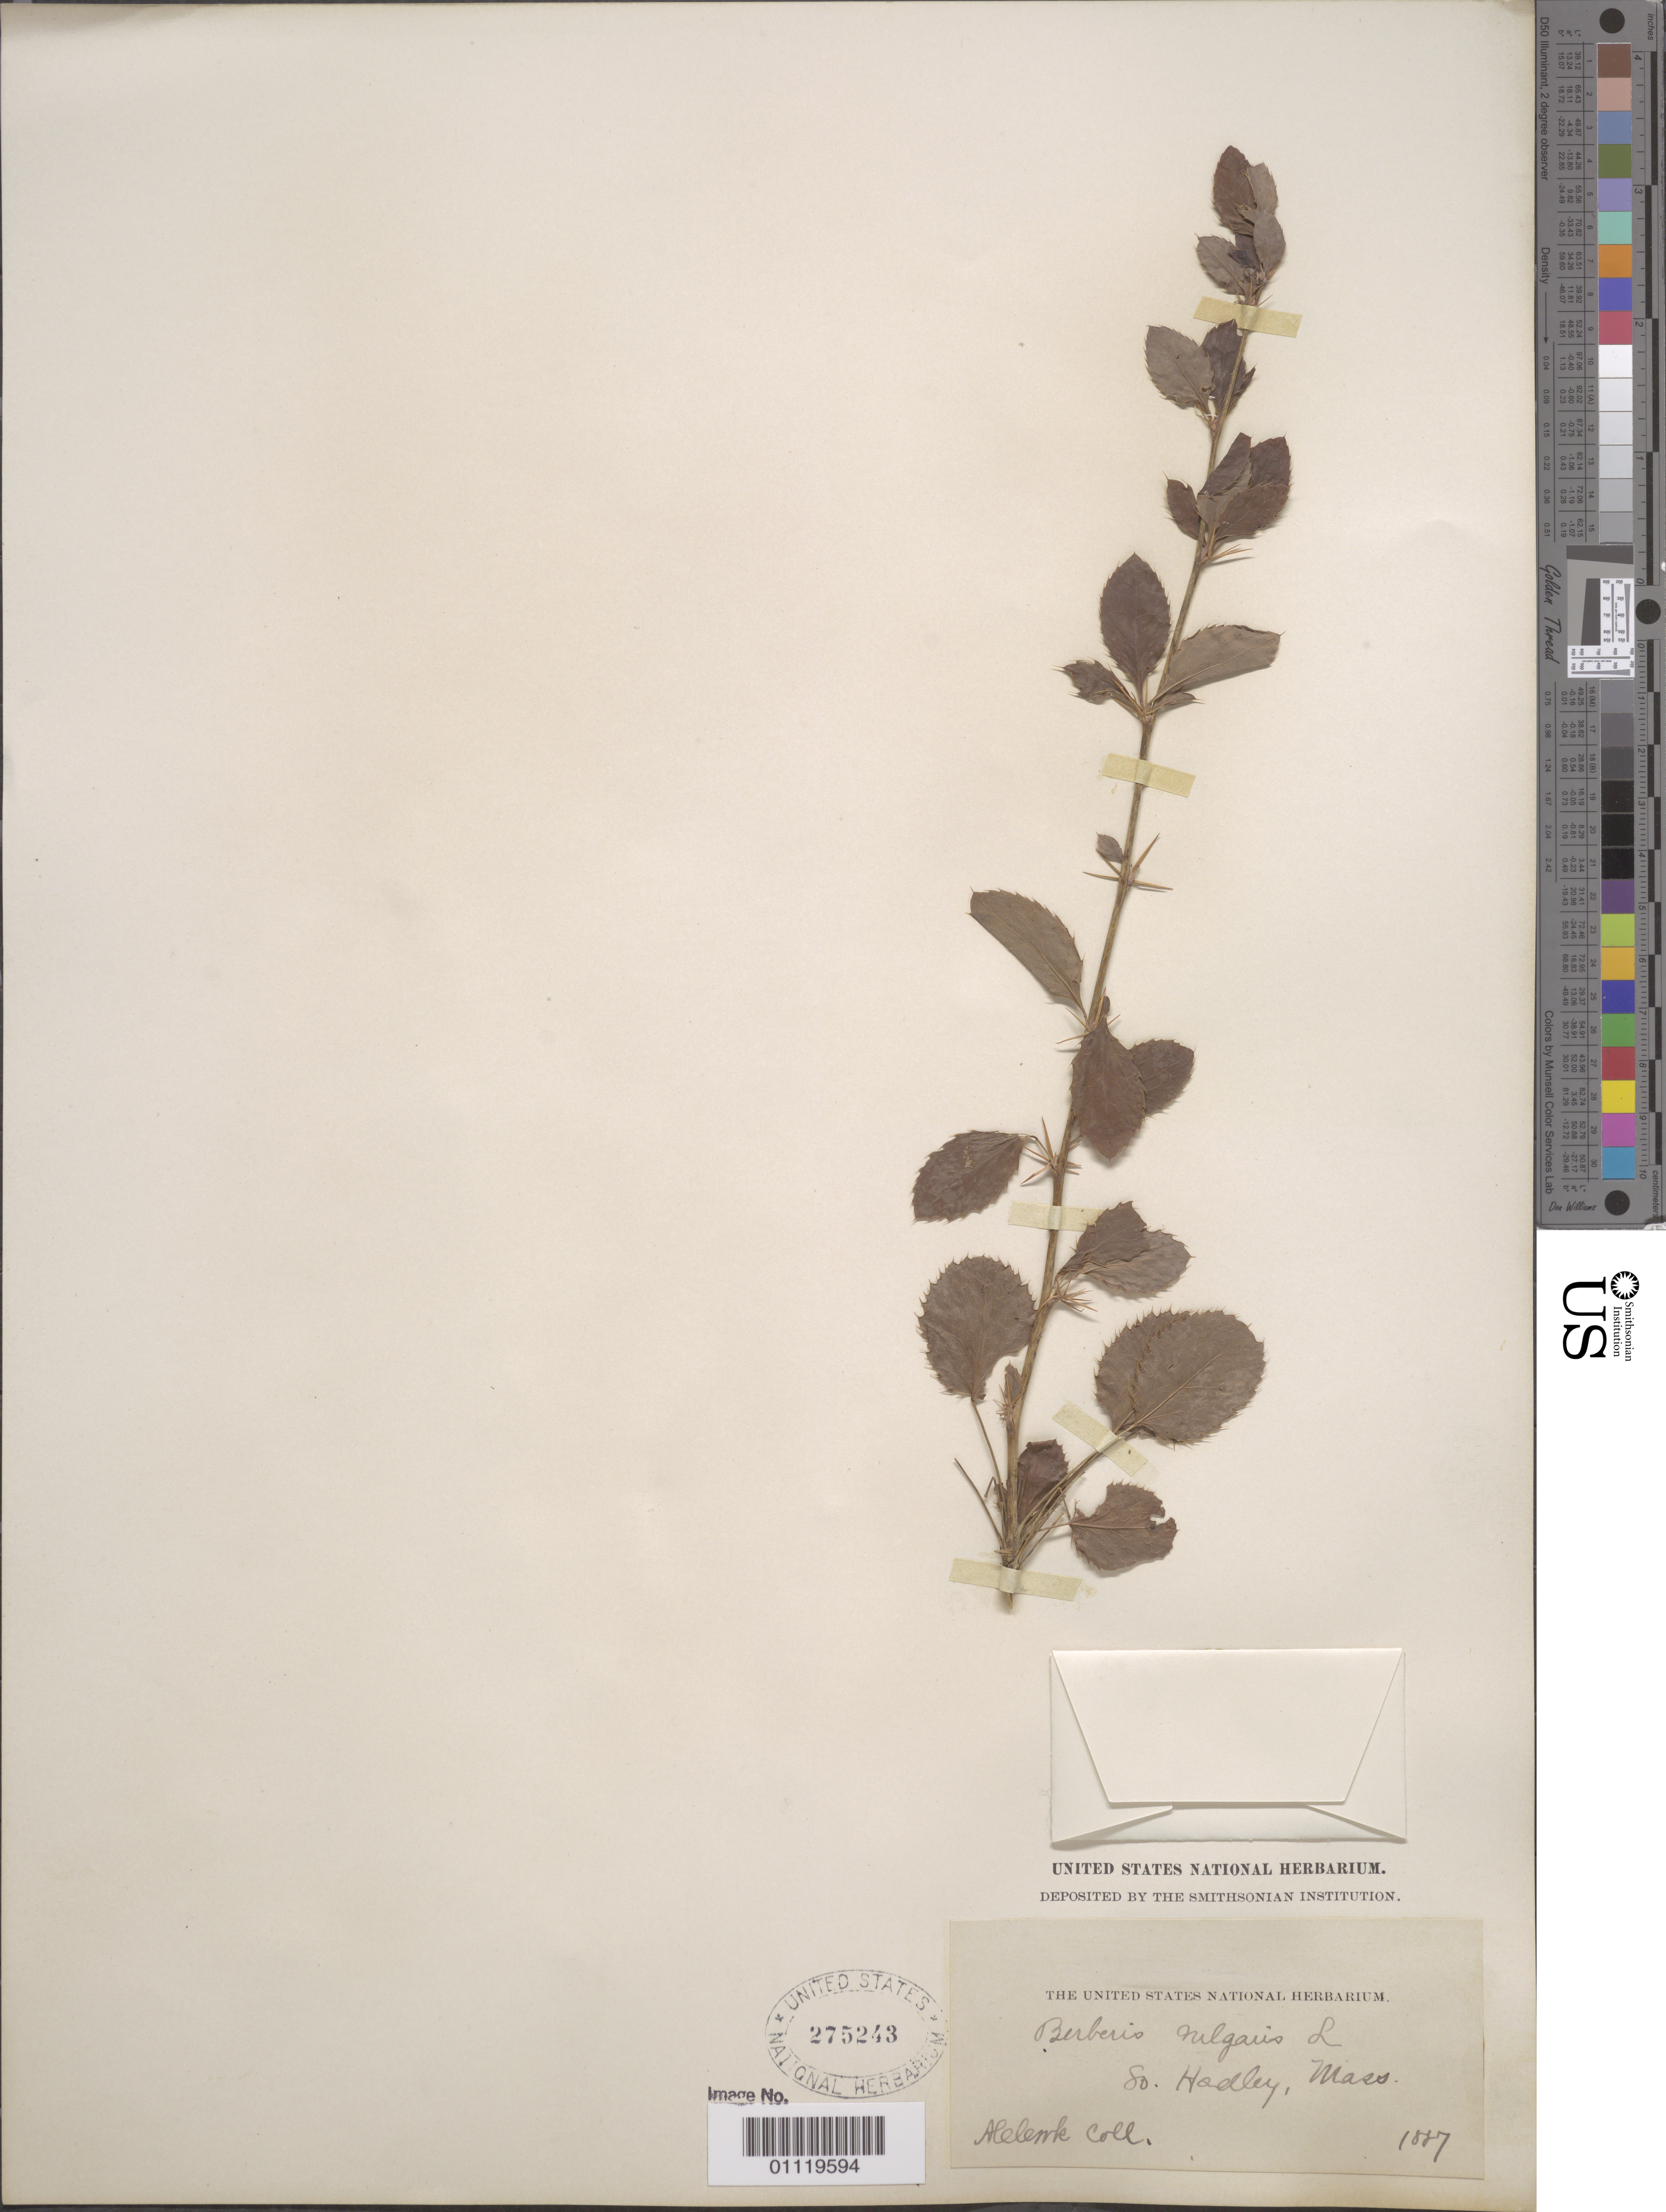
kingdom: Plantae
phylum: Tracheophyta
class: Magnoliopsida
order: Ranunculales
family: Berberidaceae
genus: Berberis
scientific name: Berberis vulgaris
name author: L.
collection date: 1887-03/1887-06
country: United States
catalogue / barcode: US 275243